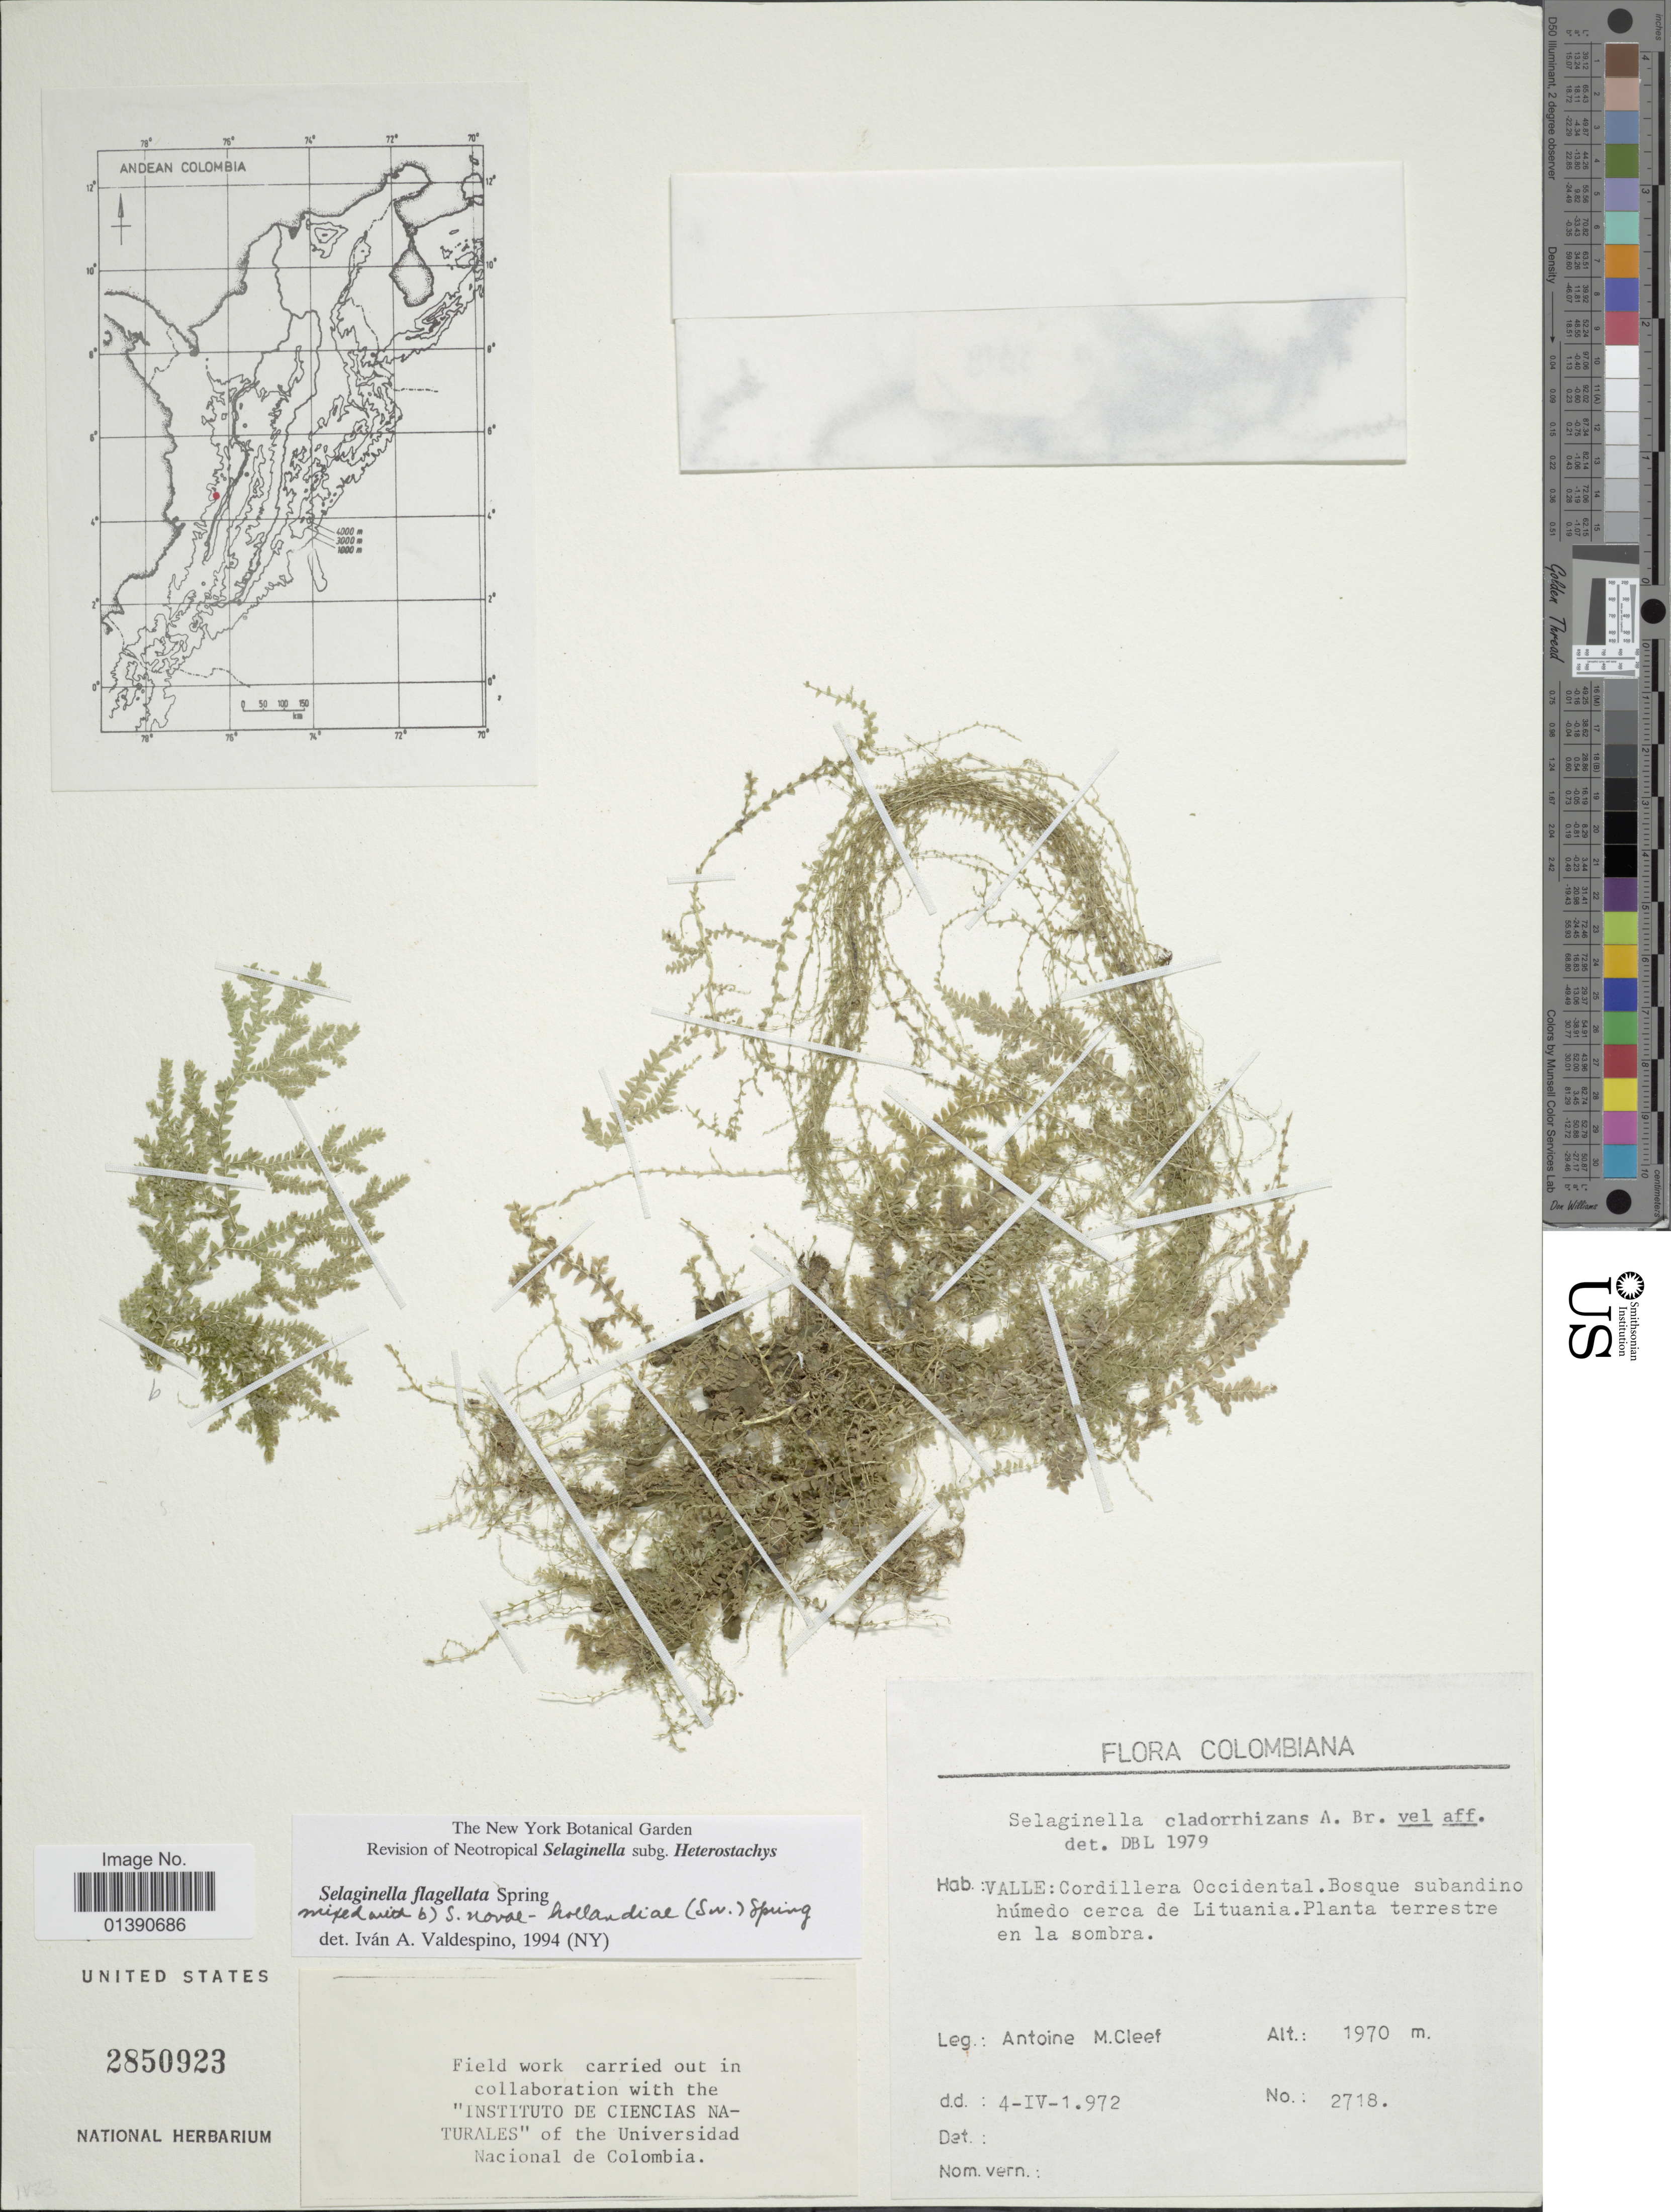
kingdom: Plantae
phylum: Tracheophyta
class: Lycopodiopsida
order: Selaginellales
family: Selaginellaceae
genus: Selaginella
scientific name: Selaginella flagellata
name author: Spring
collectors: A. M. Cleef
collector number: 2718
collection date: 1972-04-04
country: Colombia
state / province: Valle del Cauca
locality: Valle: Cordillera Occidentla. Bosque subandino húmedo cerca de Lituania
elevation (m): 1970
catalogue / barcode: US 2850923